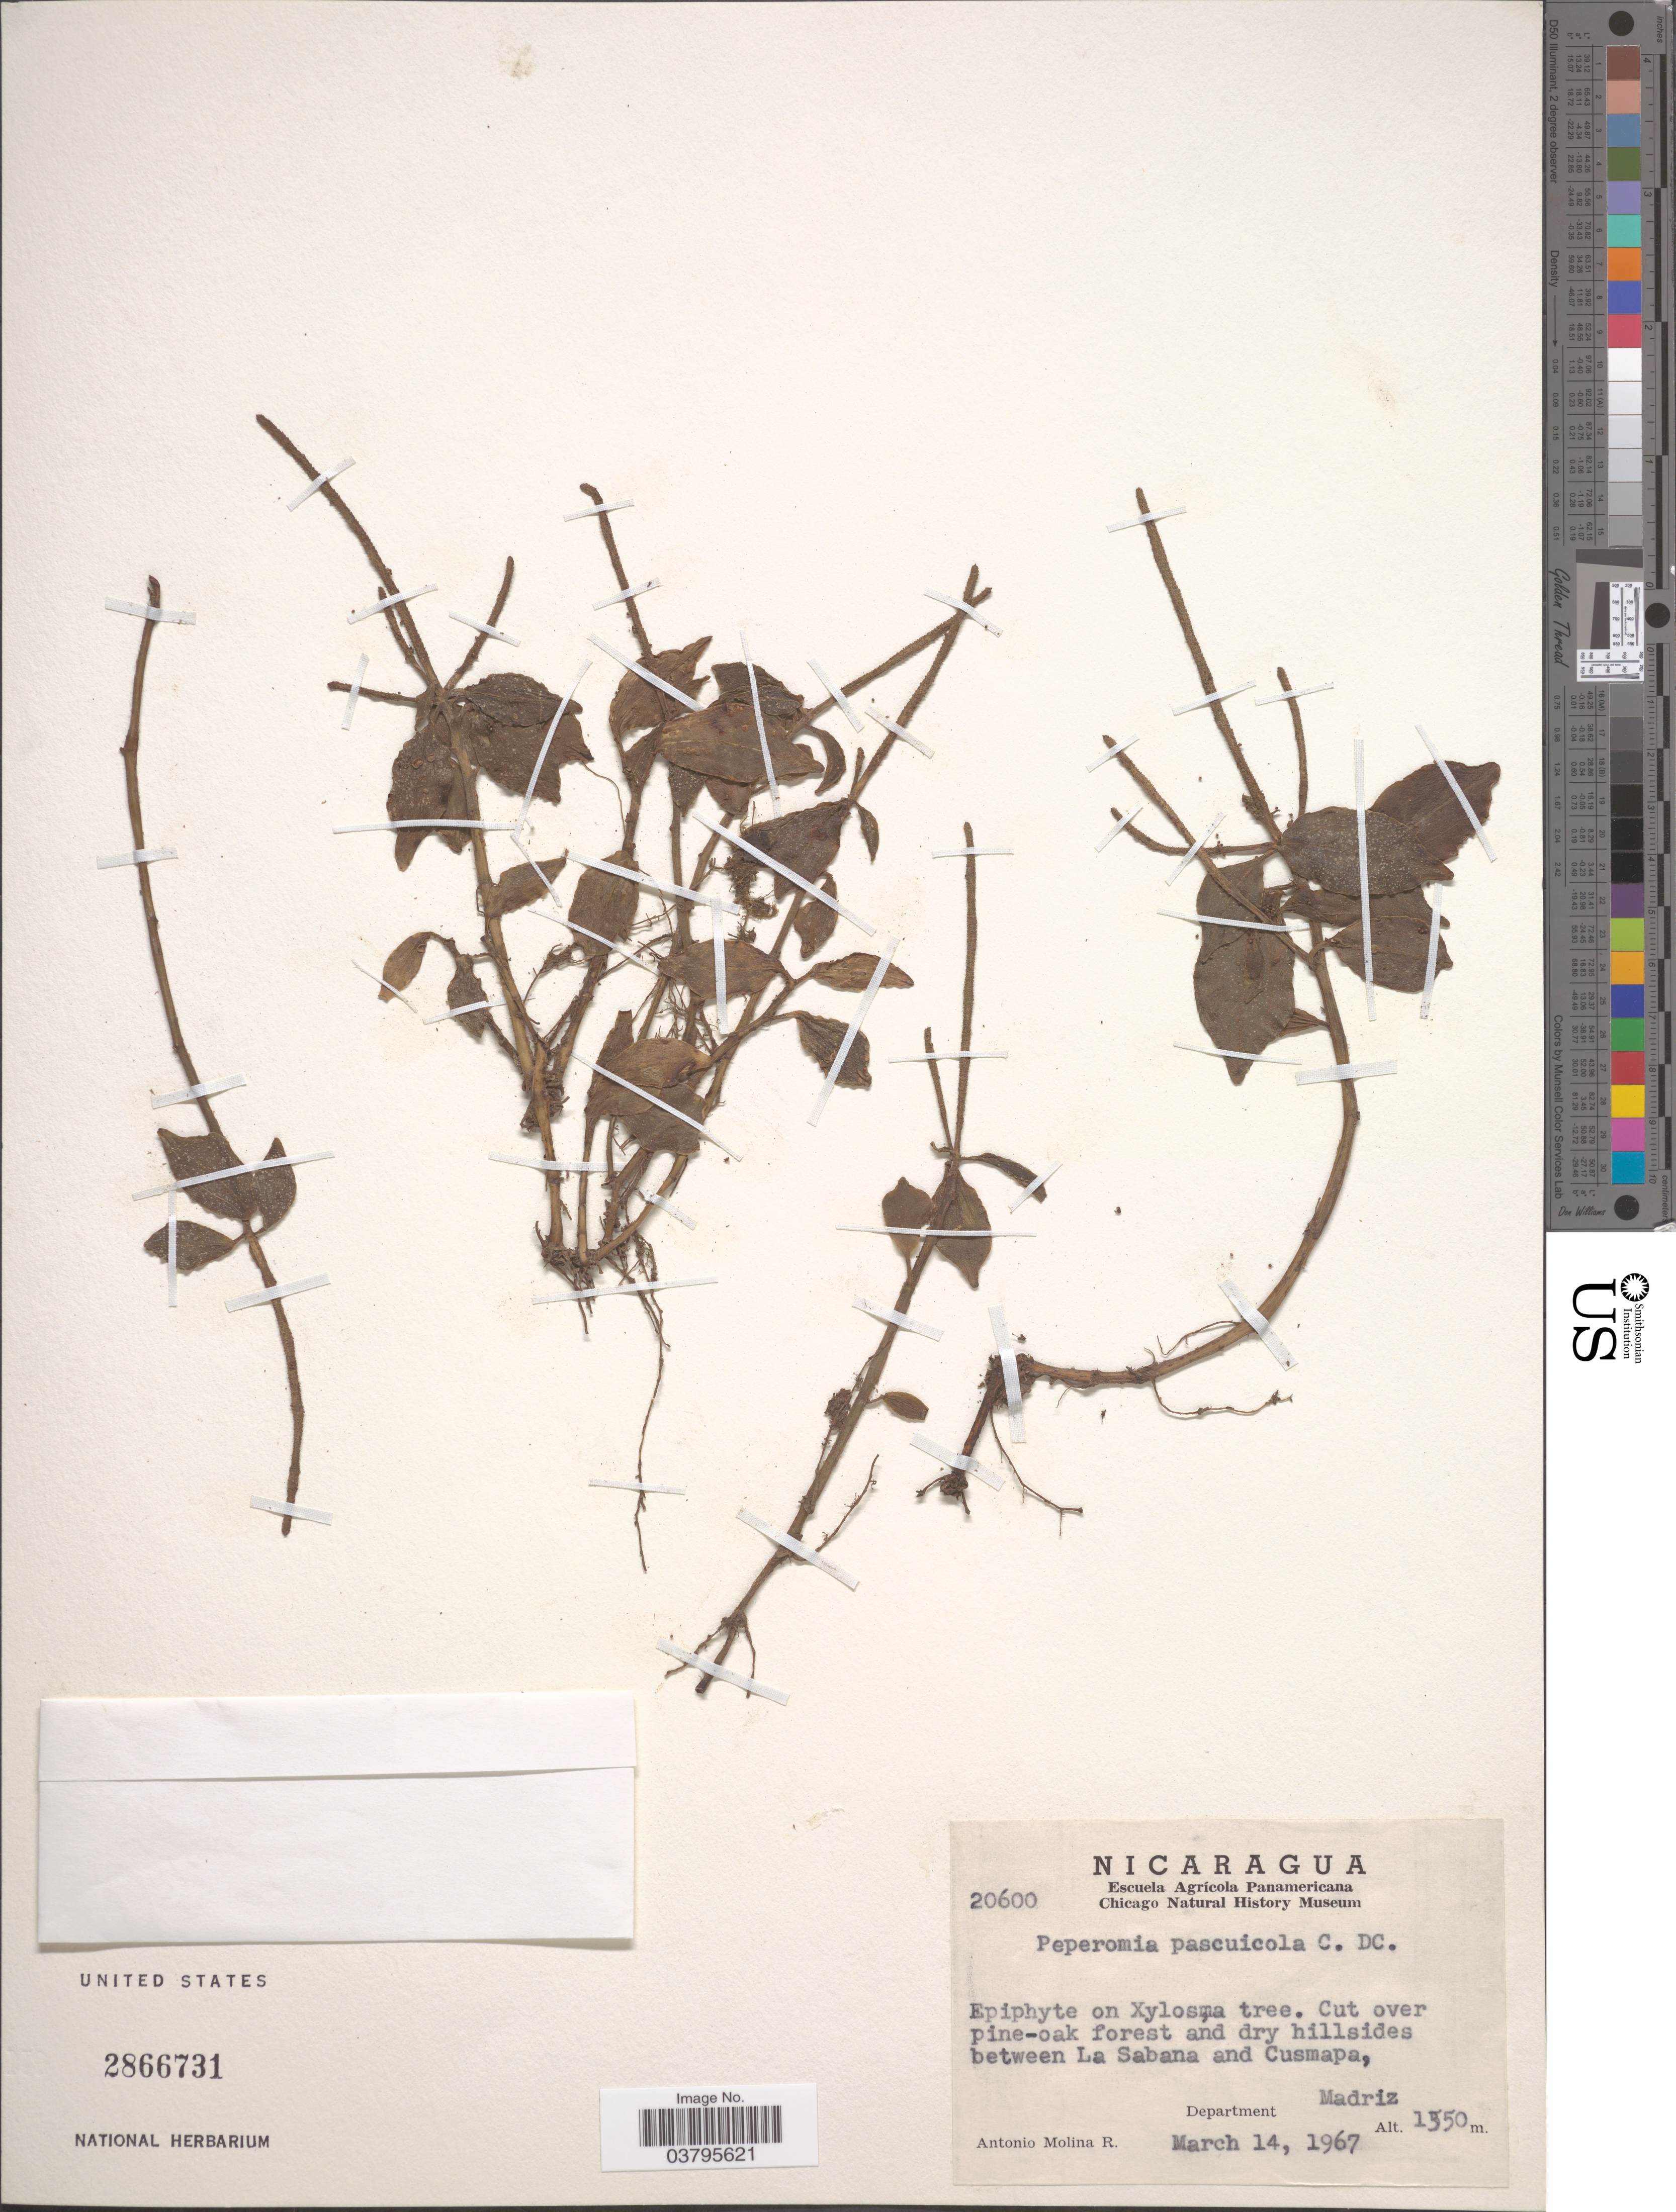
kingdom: Plantae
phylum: Tracheophyta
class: Magnoliopsida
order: Piperales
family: Piperaceae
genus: Peperomia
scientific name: Peperomia pascuicola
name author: C. DC.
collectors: A. Molina R.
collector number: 20600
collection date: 1967-03-14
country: Nicaragua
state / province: Madriz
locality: Between La Sabana and Cusmapa, Department Madriz.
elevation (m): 1350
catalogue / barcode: US 2866731